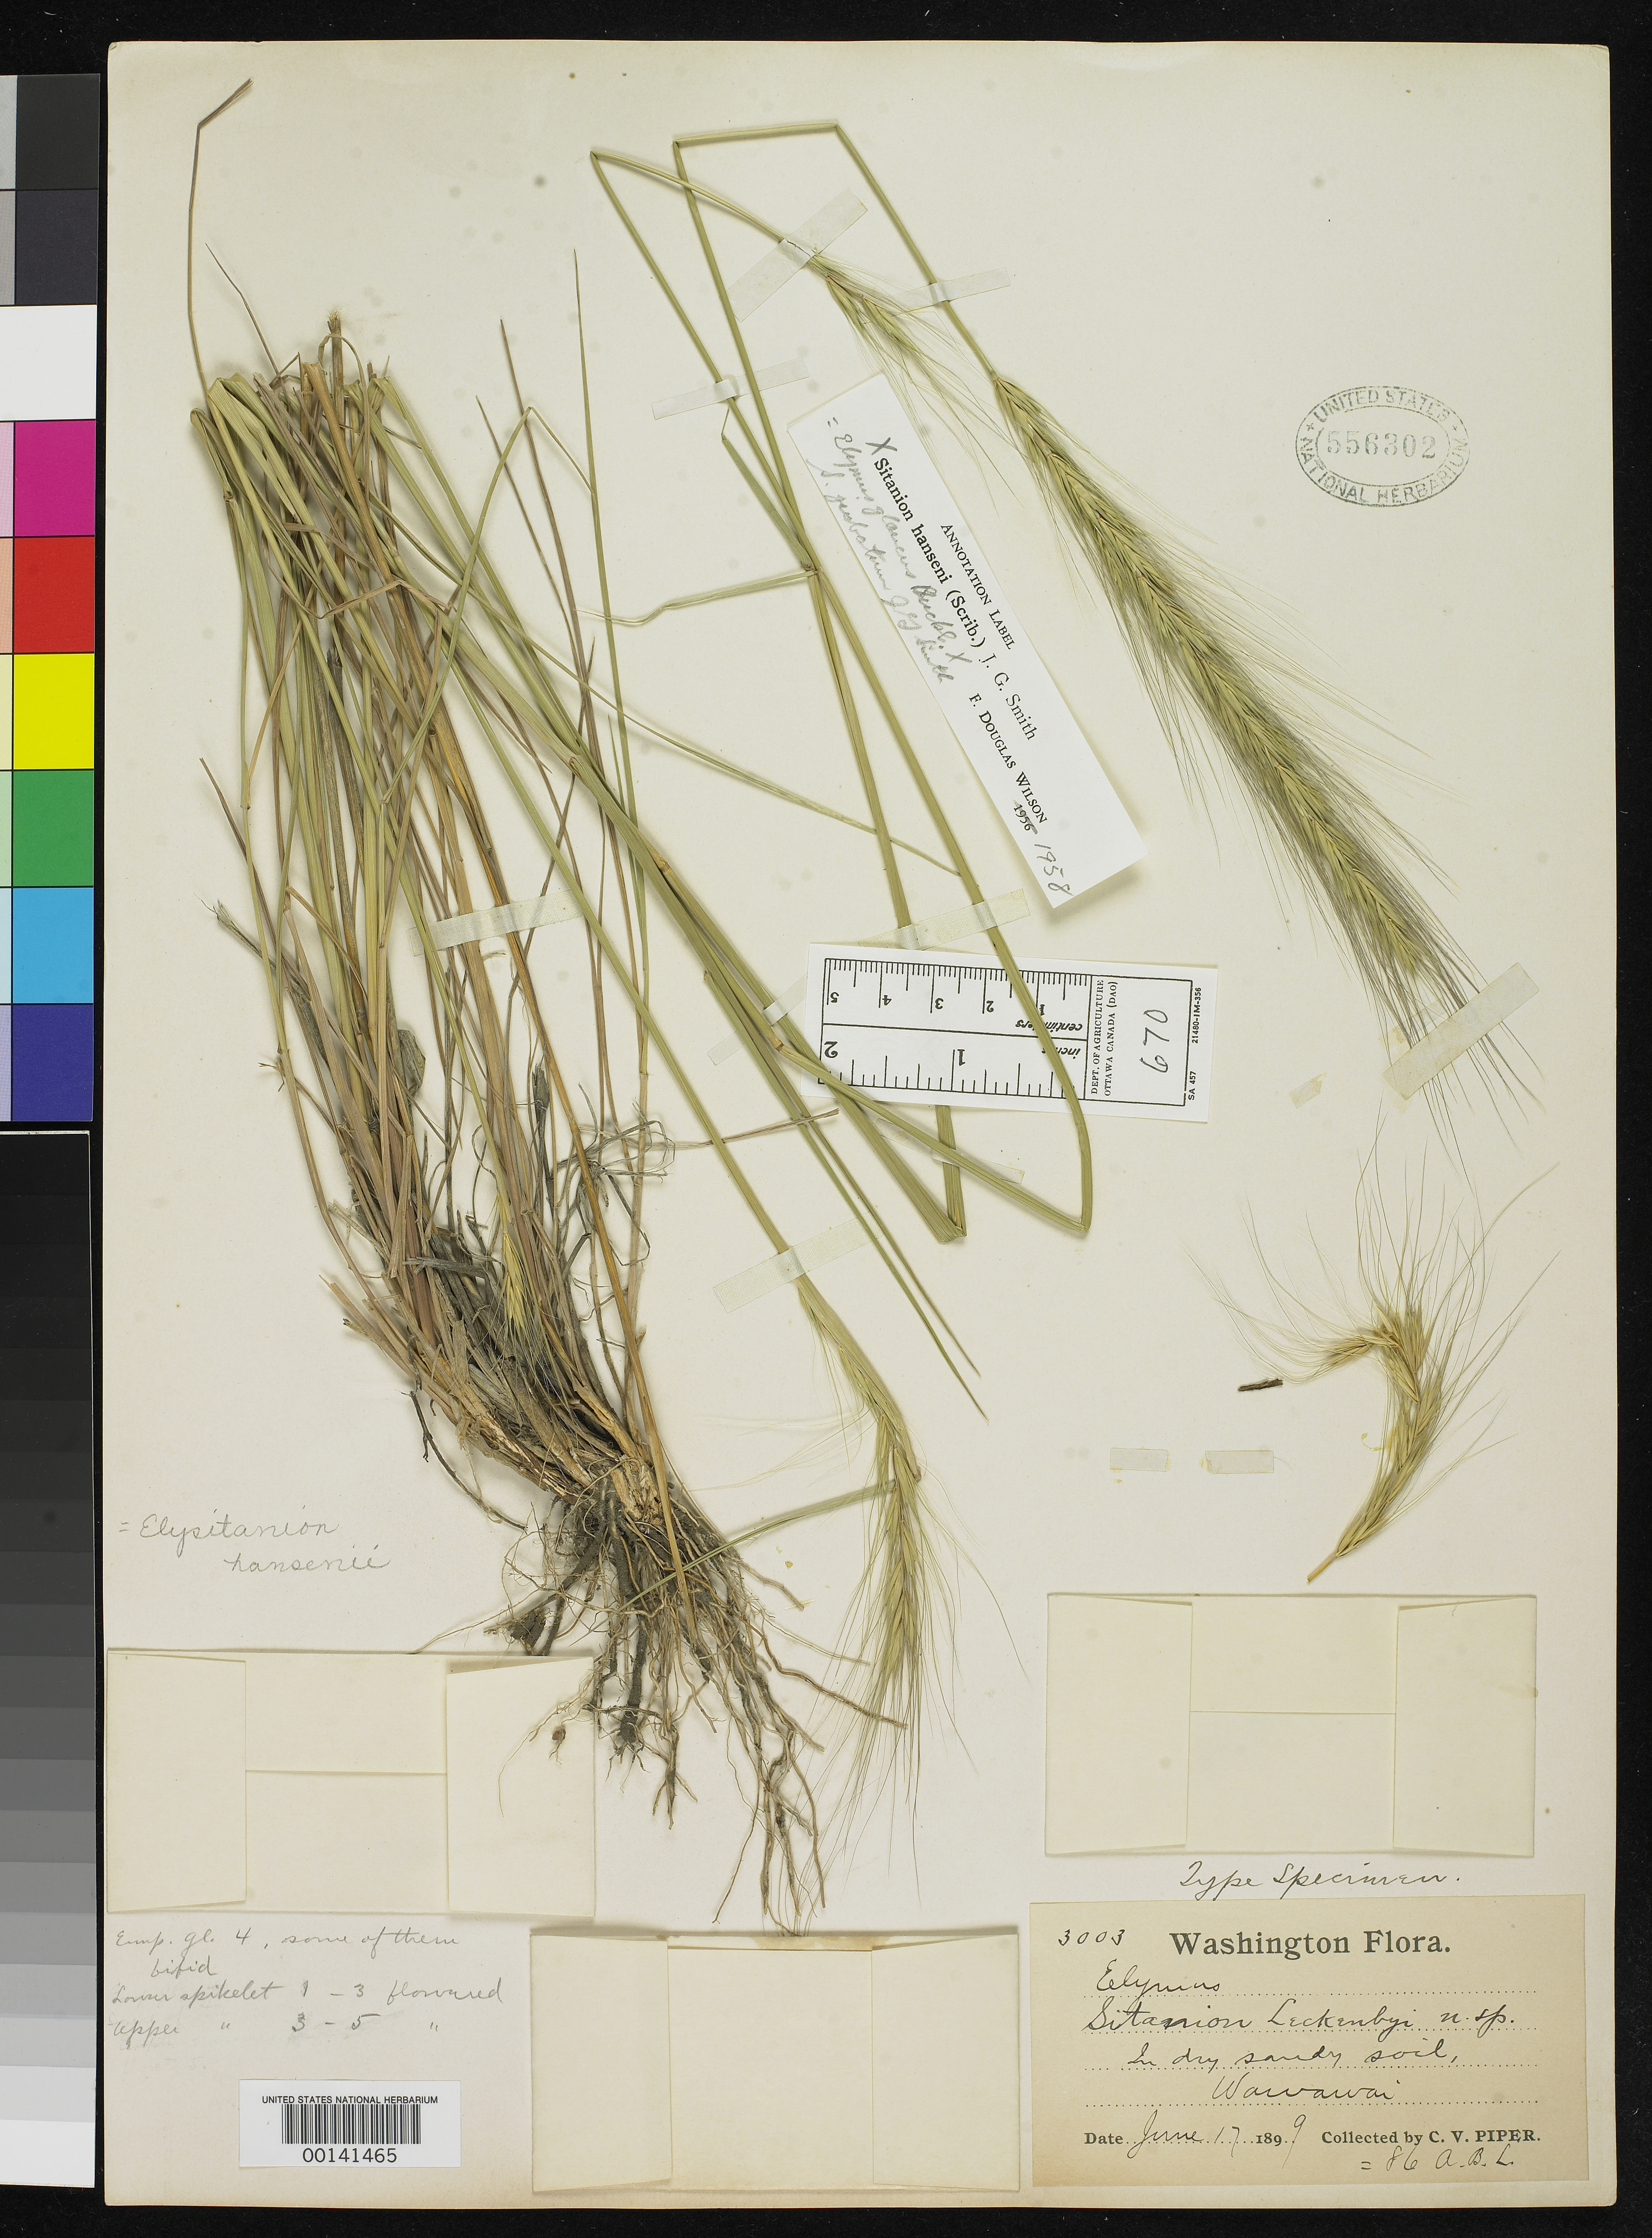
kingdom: Plantae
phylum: Tracheophyta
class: Liliopsida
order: Poales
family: Poaceae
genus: Sitanion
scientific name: Sitanion leckenbyi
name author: Piper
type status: Isotype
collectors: C. V. Piper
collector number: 3003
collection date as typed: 17 Jun 1899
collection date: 1899-06-17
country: United States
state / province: Washington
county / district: Whitman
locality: Wawawai.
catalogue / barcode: US 556302